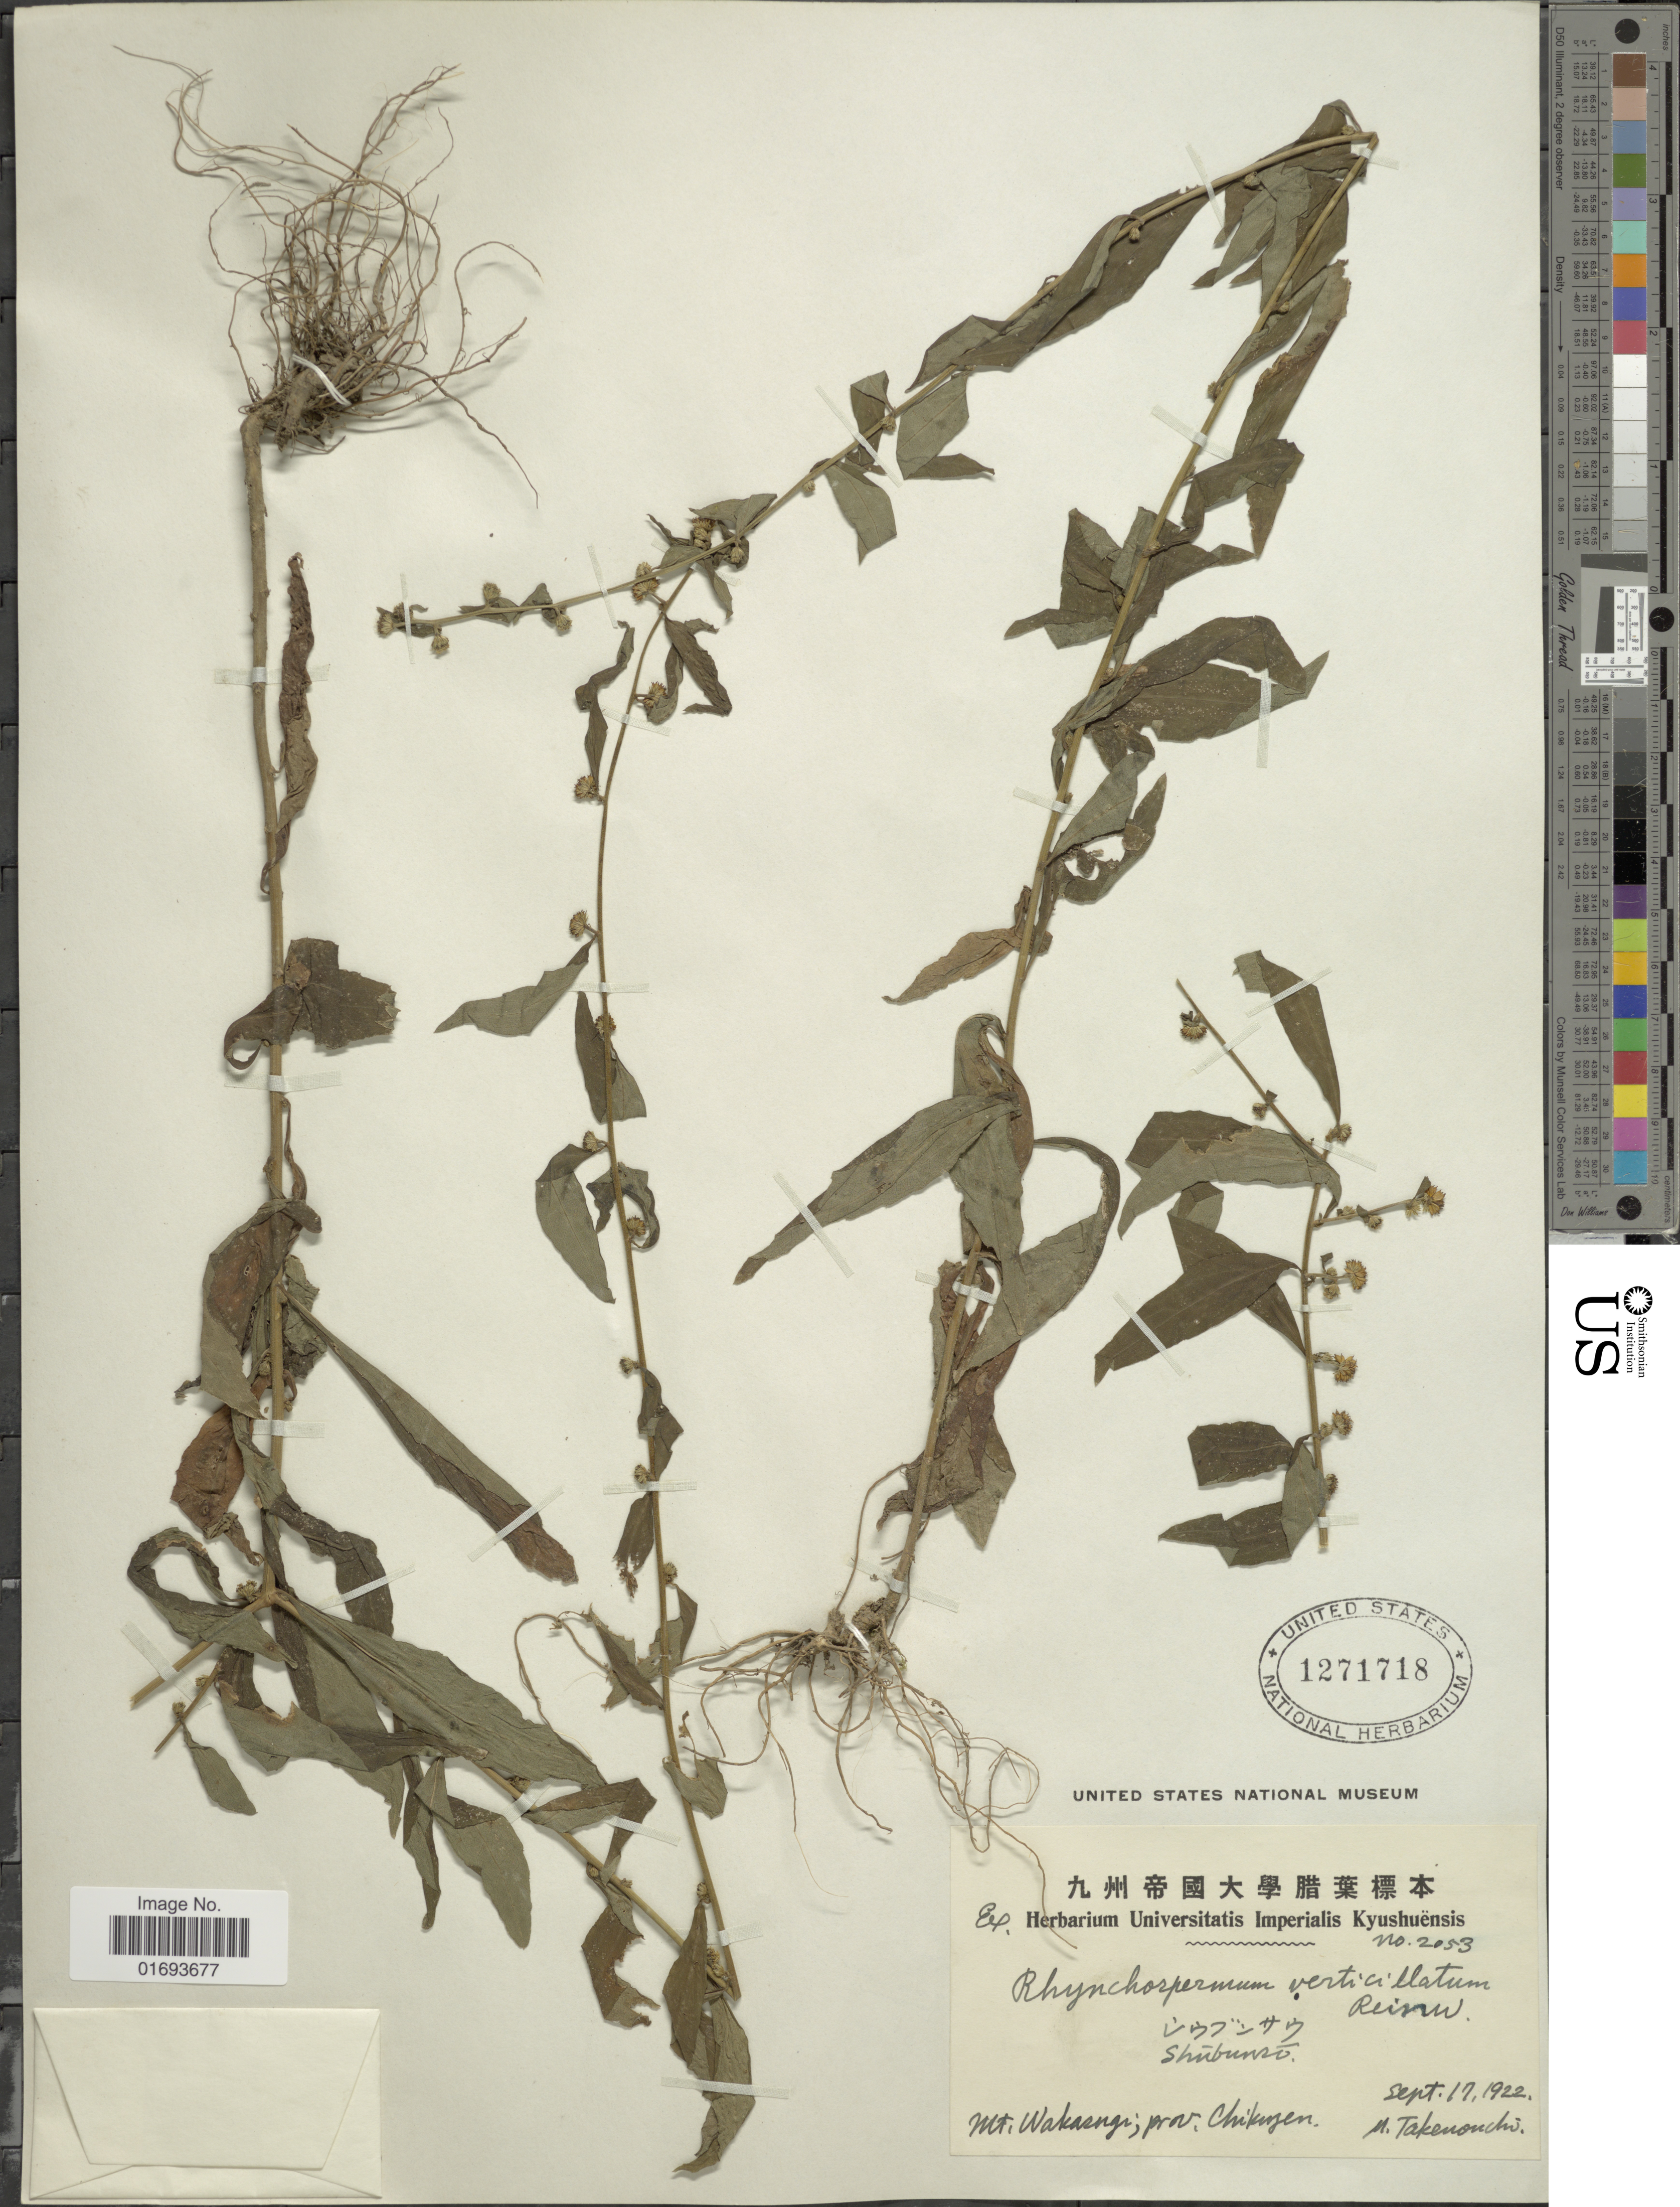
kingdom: Plantae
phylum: Tracheophyta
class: Magnoliopsida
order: Asterales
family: Asteraceae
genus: Rhynchospermum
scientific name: Rhynchospermum verticillatum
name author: Reinw.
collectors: M. Takenonchi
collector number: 2053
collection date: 1922-09-17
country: Japan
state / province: Hukuoka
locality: Mt. Wakarsui; prov. Chikuzen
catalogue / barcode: US 1271718